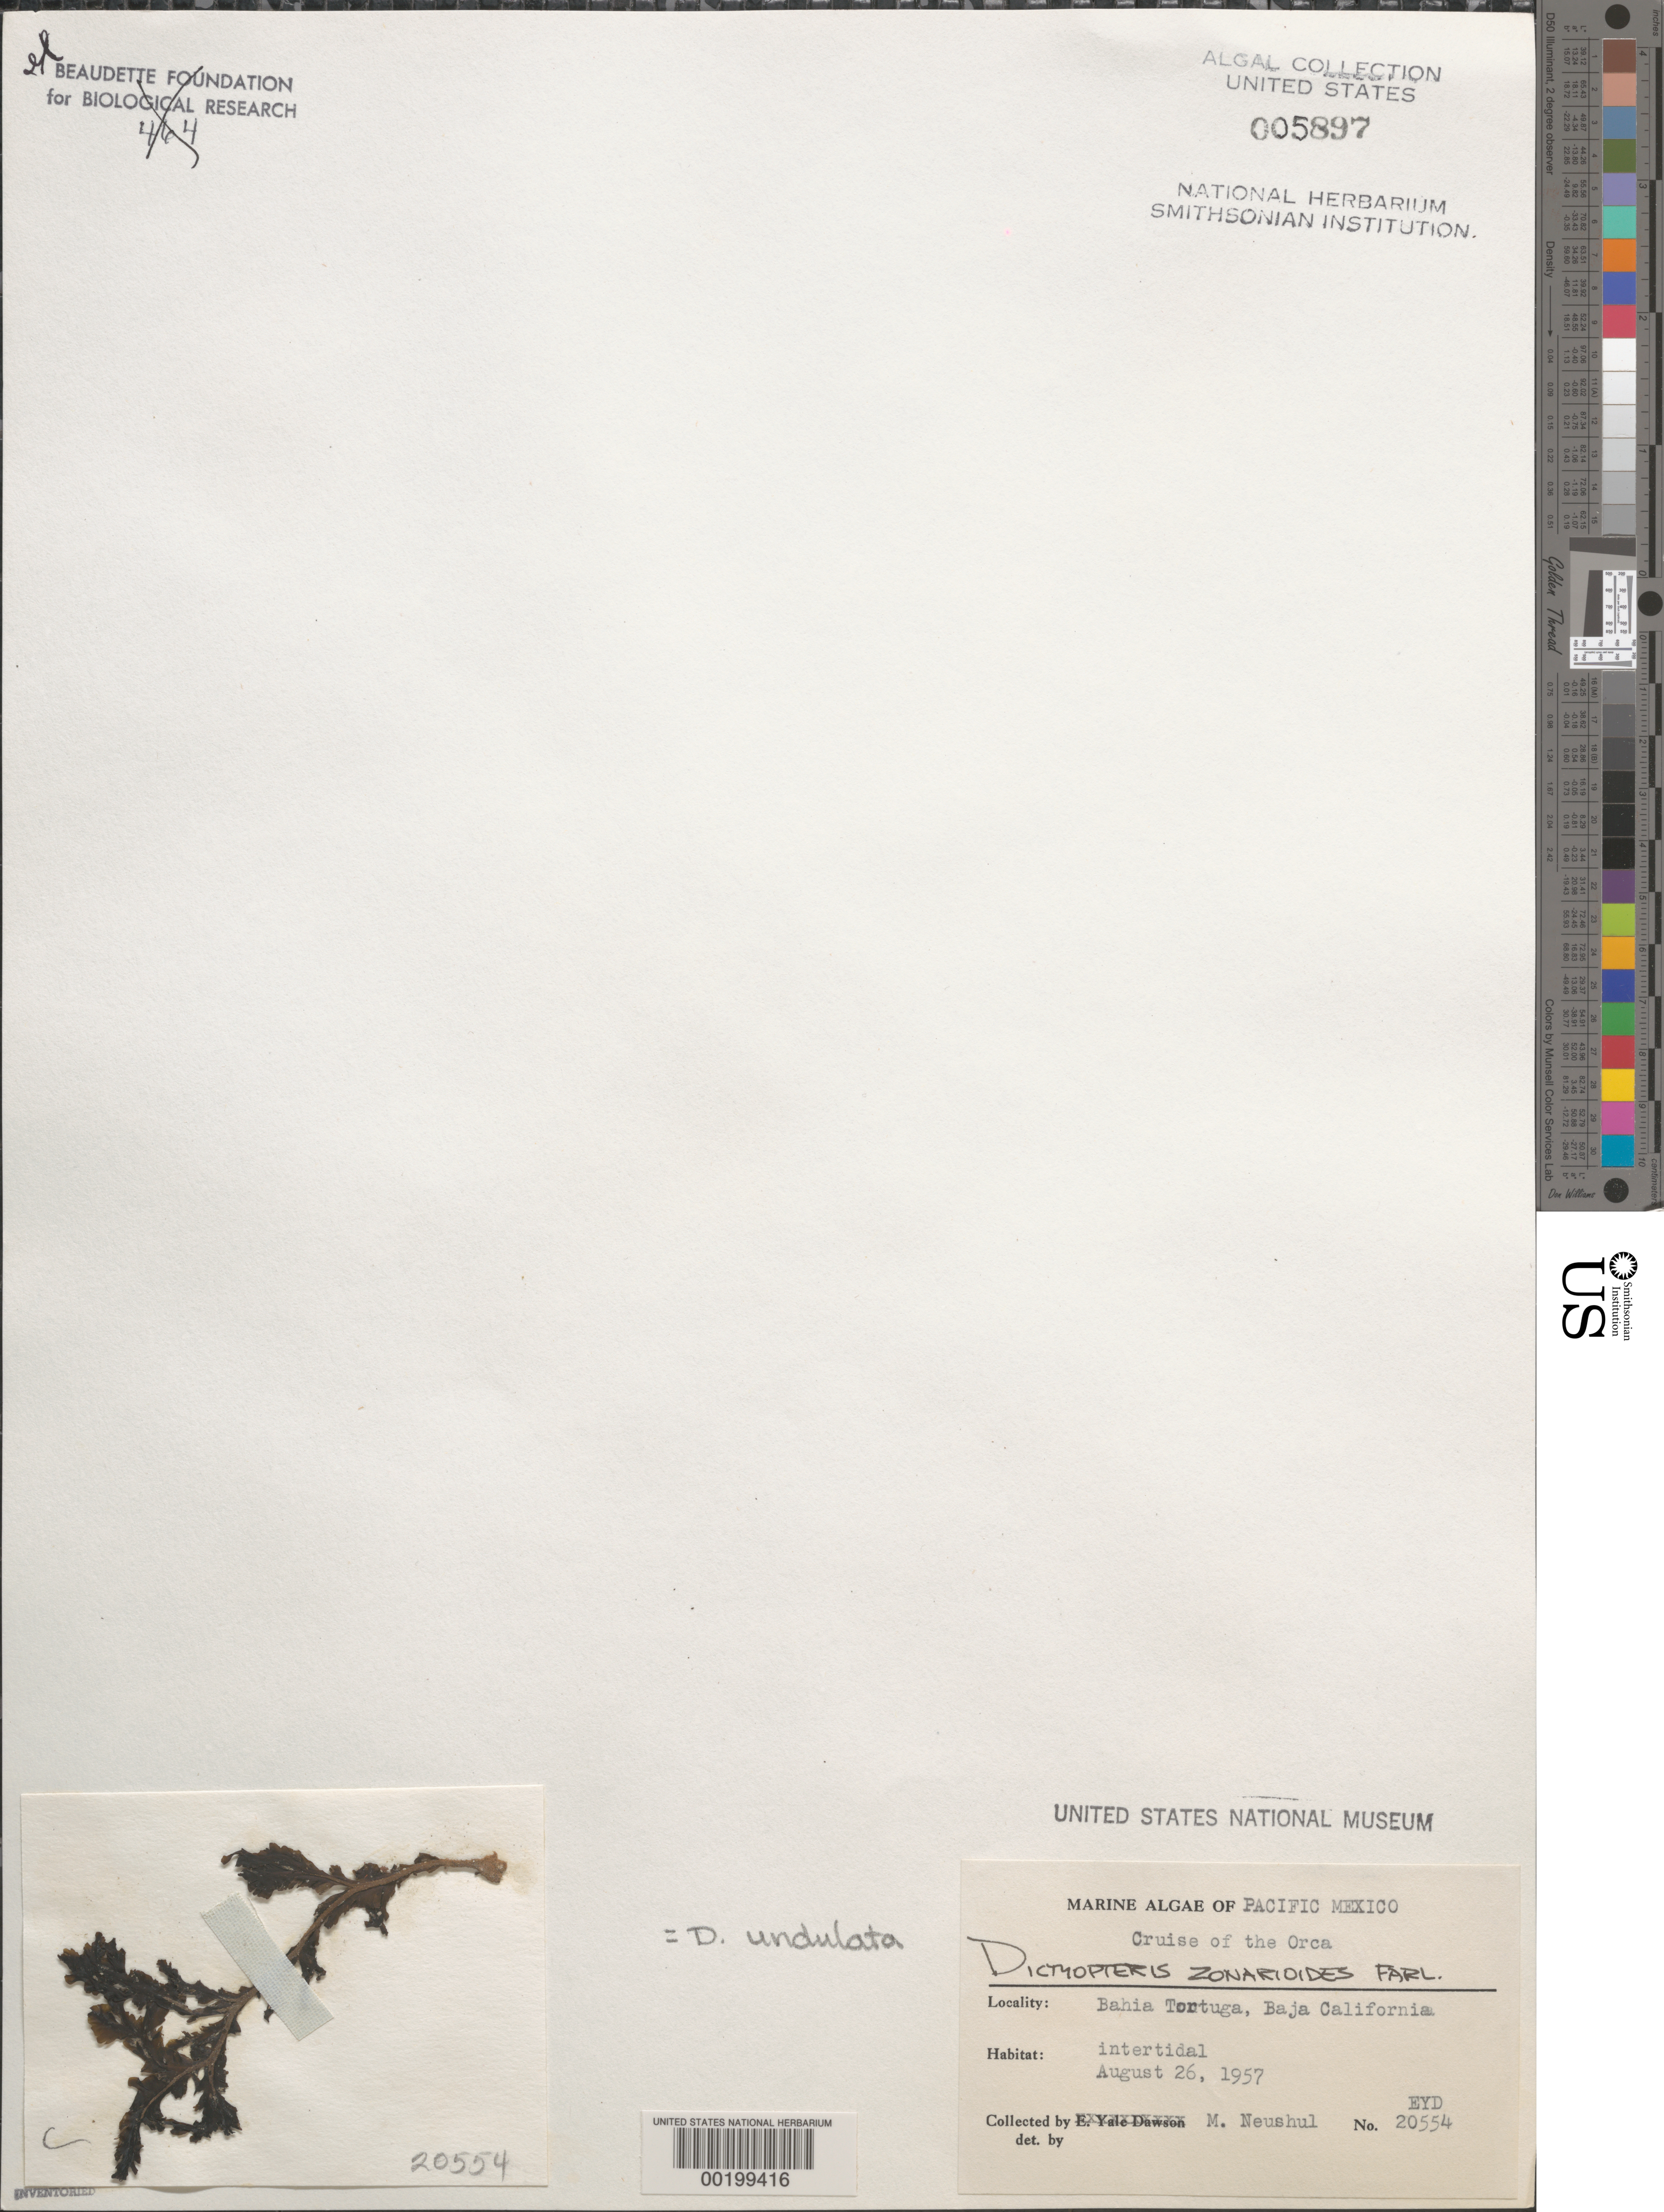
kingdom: Chromista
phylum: Ochrophyta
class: Phaeophyceae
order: Dictyotales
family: Dictyotaceae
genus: Dictyopteris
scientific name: Dictyopteris undulata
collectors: M. Neushul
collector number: EYD 20554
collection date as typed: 26 Aug 1957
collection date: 1957-08-26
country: Mexico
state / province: Baja California Sur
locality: Bahia Tortuga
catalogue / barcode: US 5897